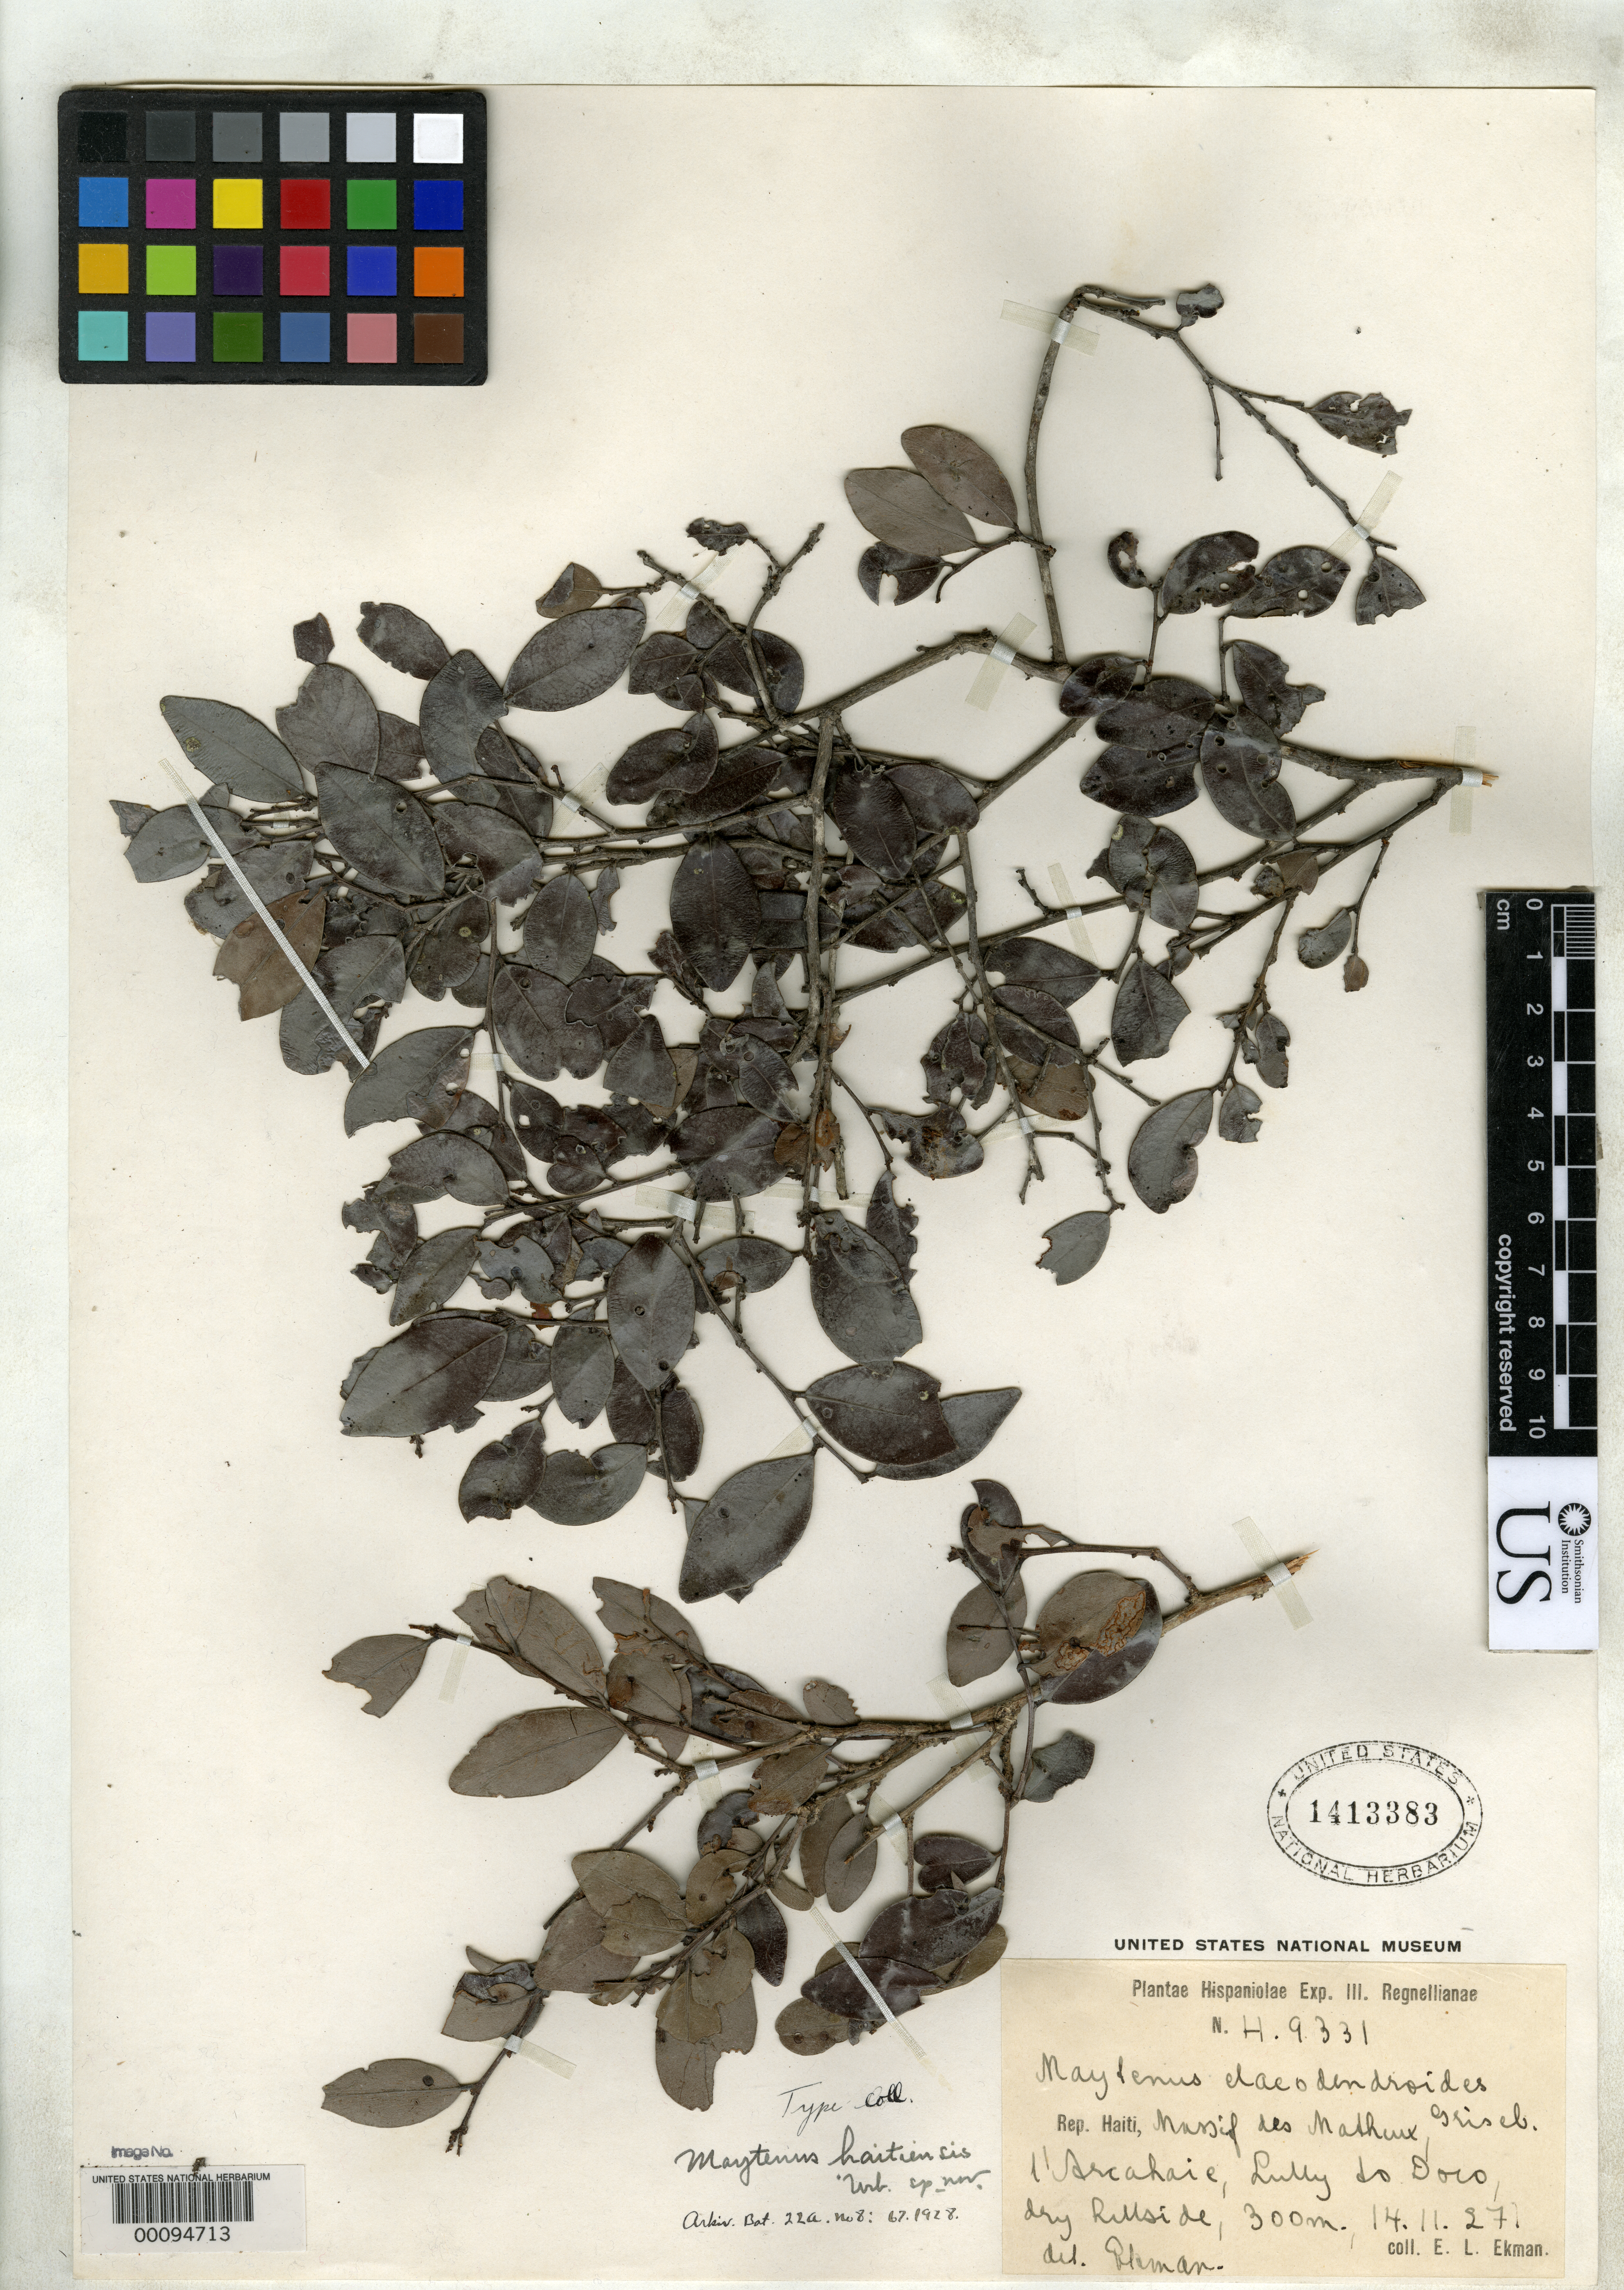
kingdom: Plantae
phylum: Tracheophyta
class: Magnoliopsida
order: Celastrales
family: Celastraceae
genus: Maytenus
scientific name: Maytenus haitiensis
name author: Urb.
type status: Isotype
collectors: E. L. Ekman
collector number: H 9331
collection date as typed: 14 Nov 1927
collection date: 1927-11-14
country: Haiti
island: Hispaniola Island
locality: Massif des Matheux, prope L'Arcachaie.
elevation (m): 300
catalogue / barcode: US 1413383